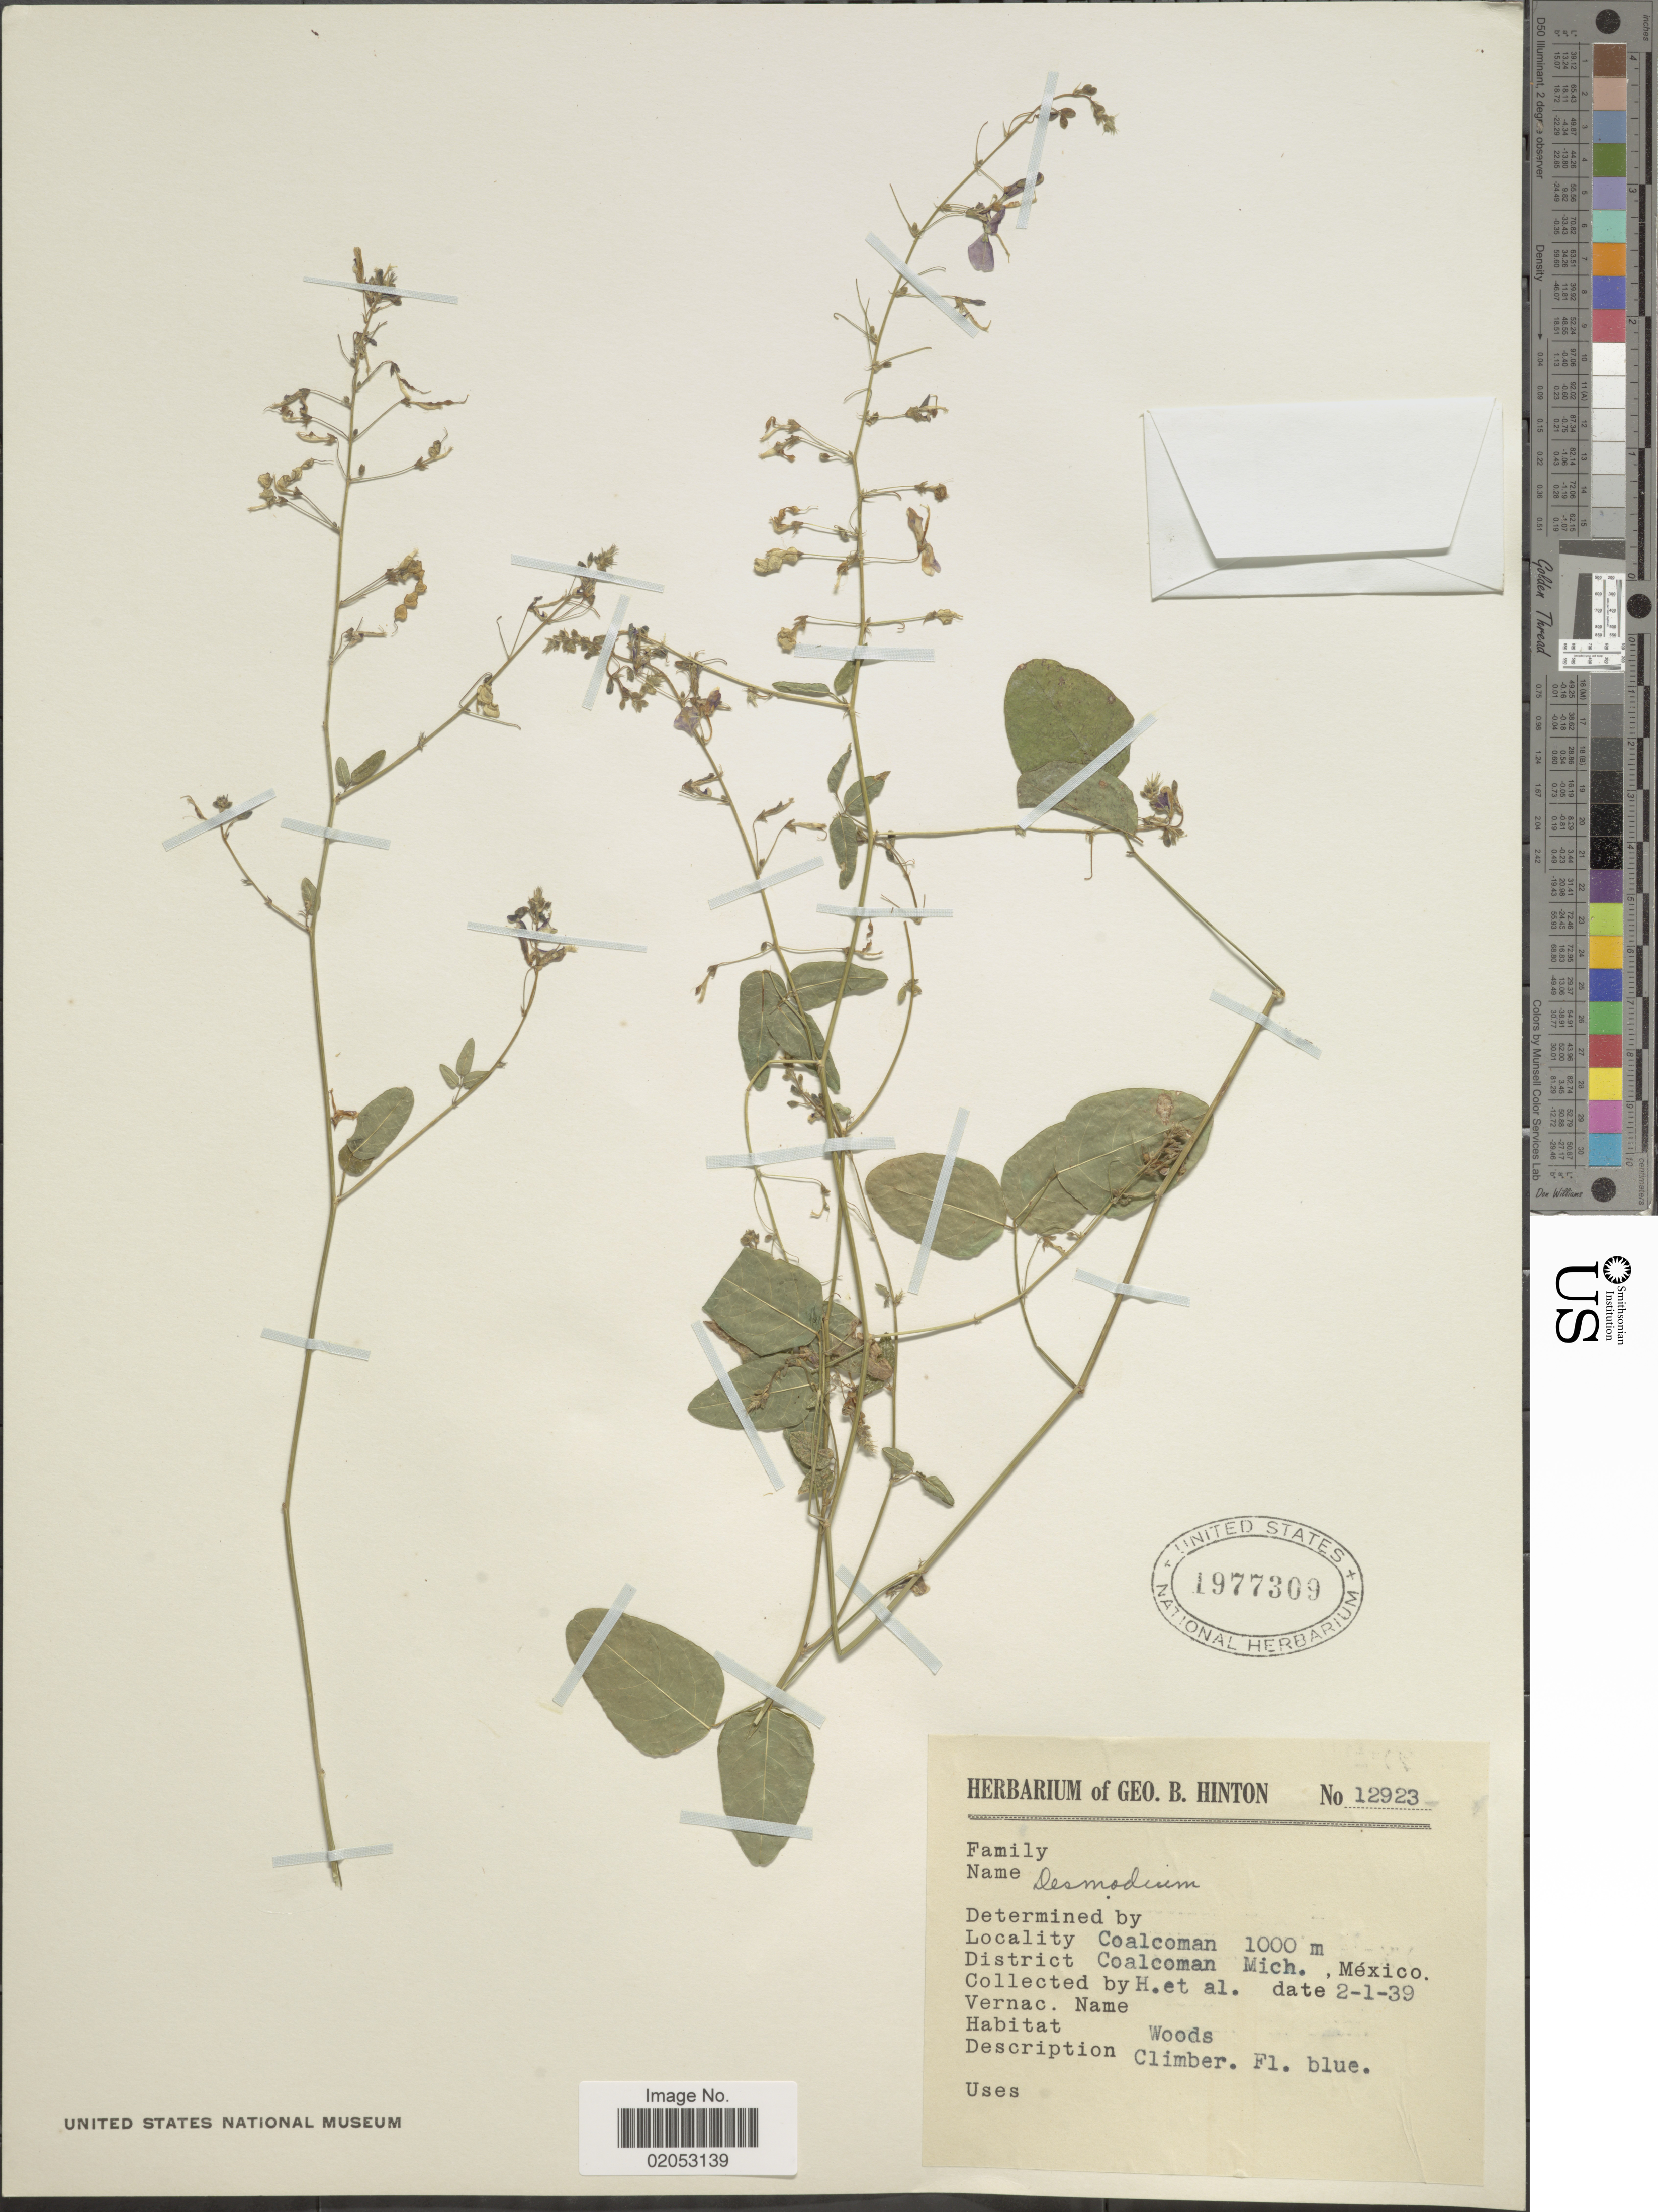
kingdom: Plantae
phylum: Tracheophyta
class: Magnoliopsida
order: Fabales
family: Fabaceae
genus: Desmodium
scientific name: Desmodium sp.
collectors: G. B. Hinton & et al.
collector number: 12923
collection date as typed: Transcribed d/m/y: 1/2/39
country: Mexico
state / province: Michoacán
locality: Coalcoman. District Coalcoman, Mich., México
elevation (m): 1000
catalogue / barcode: US 1977309